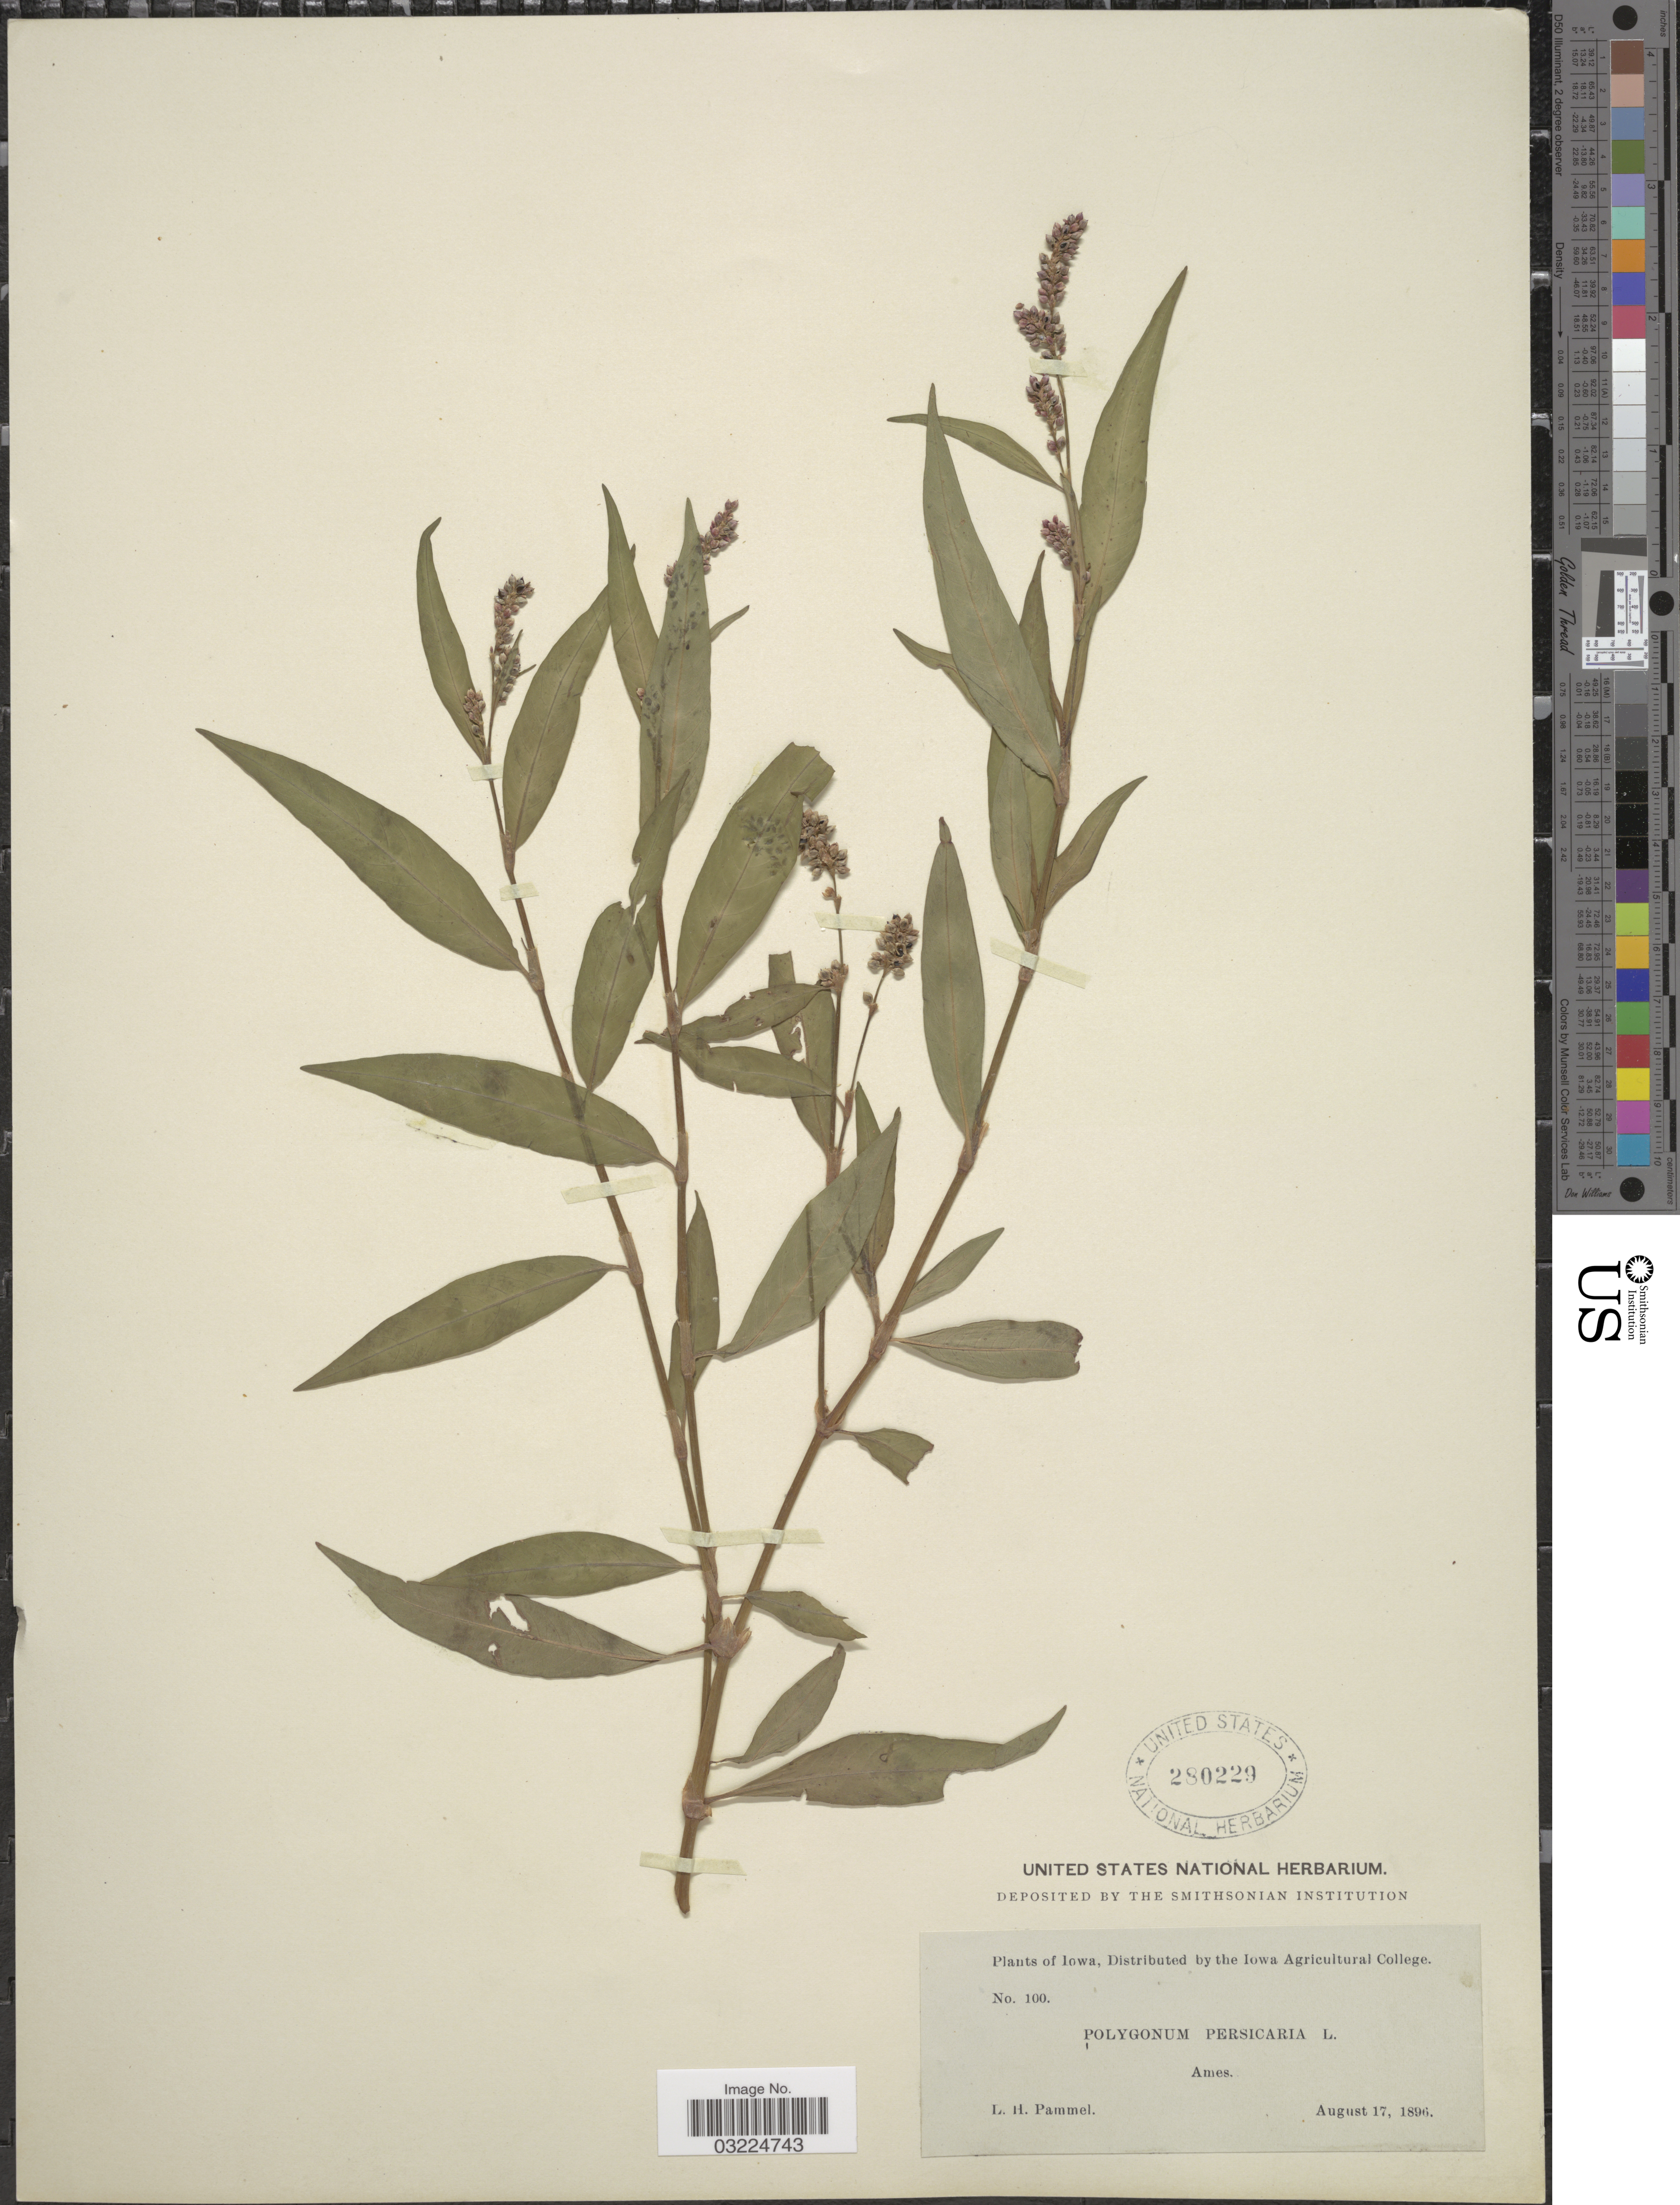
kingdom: Plantae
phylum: Tracheophyta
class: Magnoliopsida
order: Caryophyllales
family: Polygonaceae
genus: Persicaria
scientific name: Persicaria maculosa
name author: S.F. Gray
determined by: Atha, D. E.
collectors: L. Pammel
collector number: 100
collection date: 1896-08-17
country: United States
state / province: Iowa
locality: Ames.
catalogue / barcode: US 280229